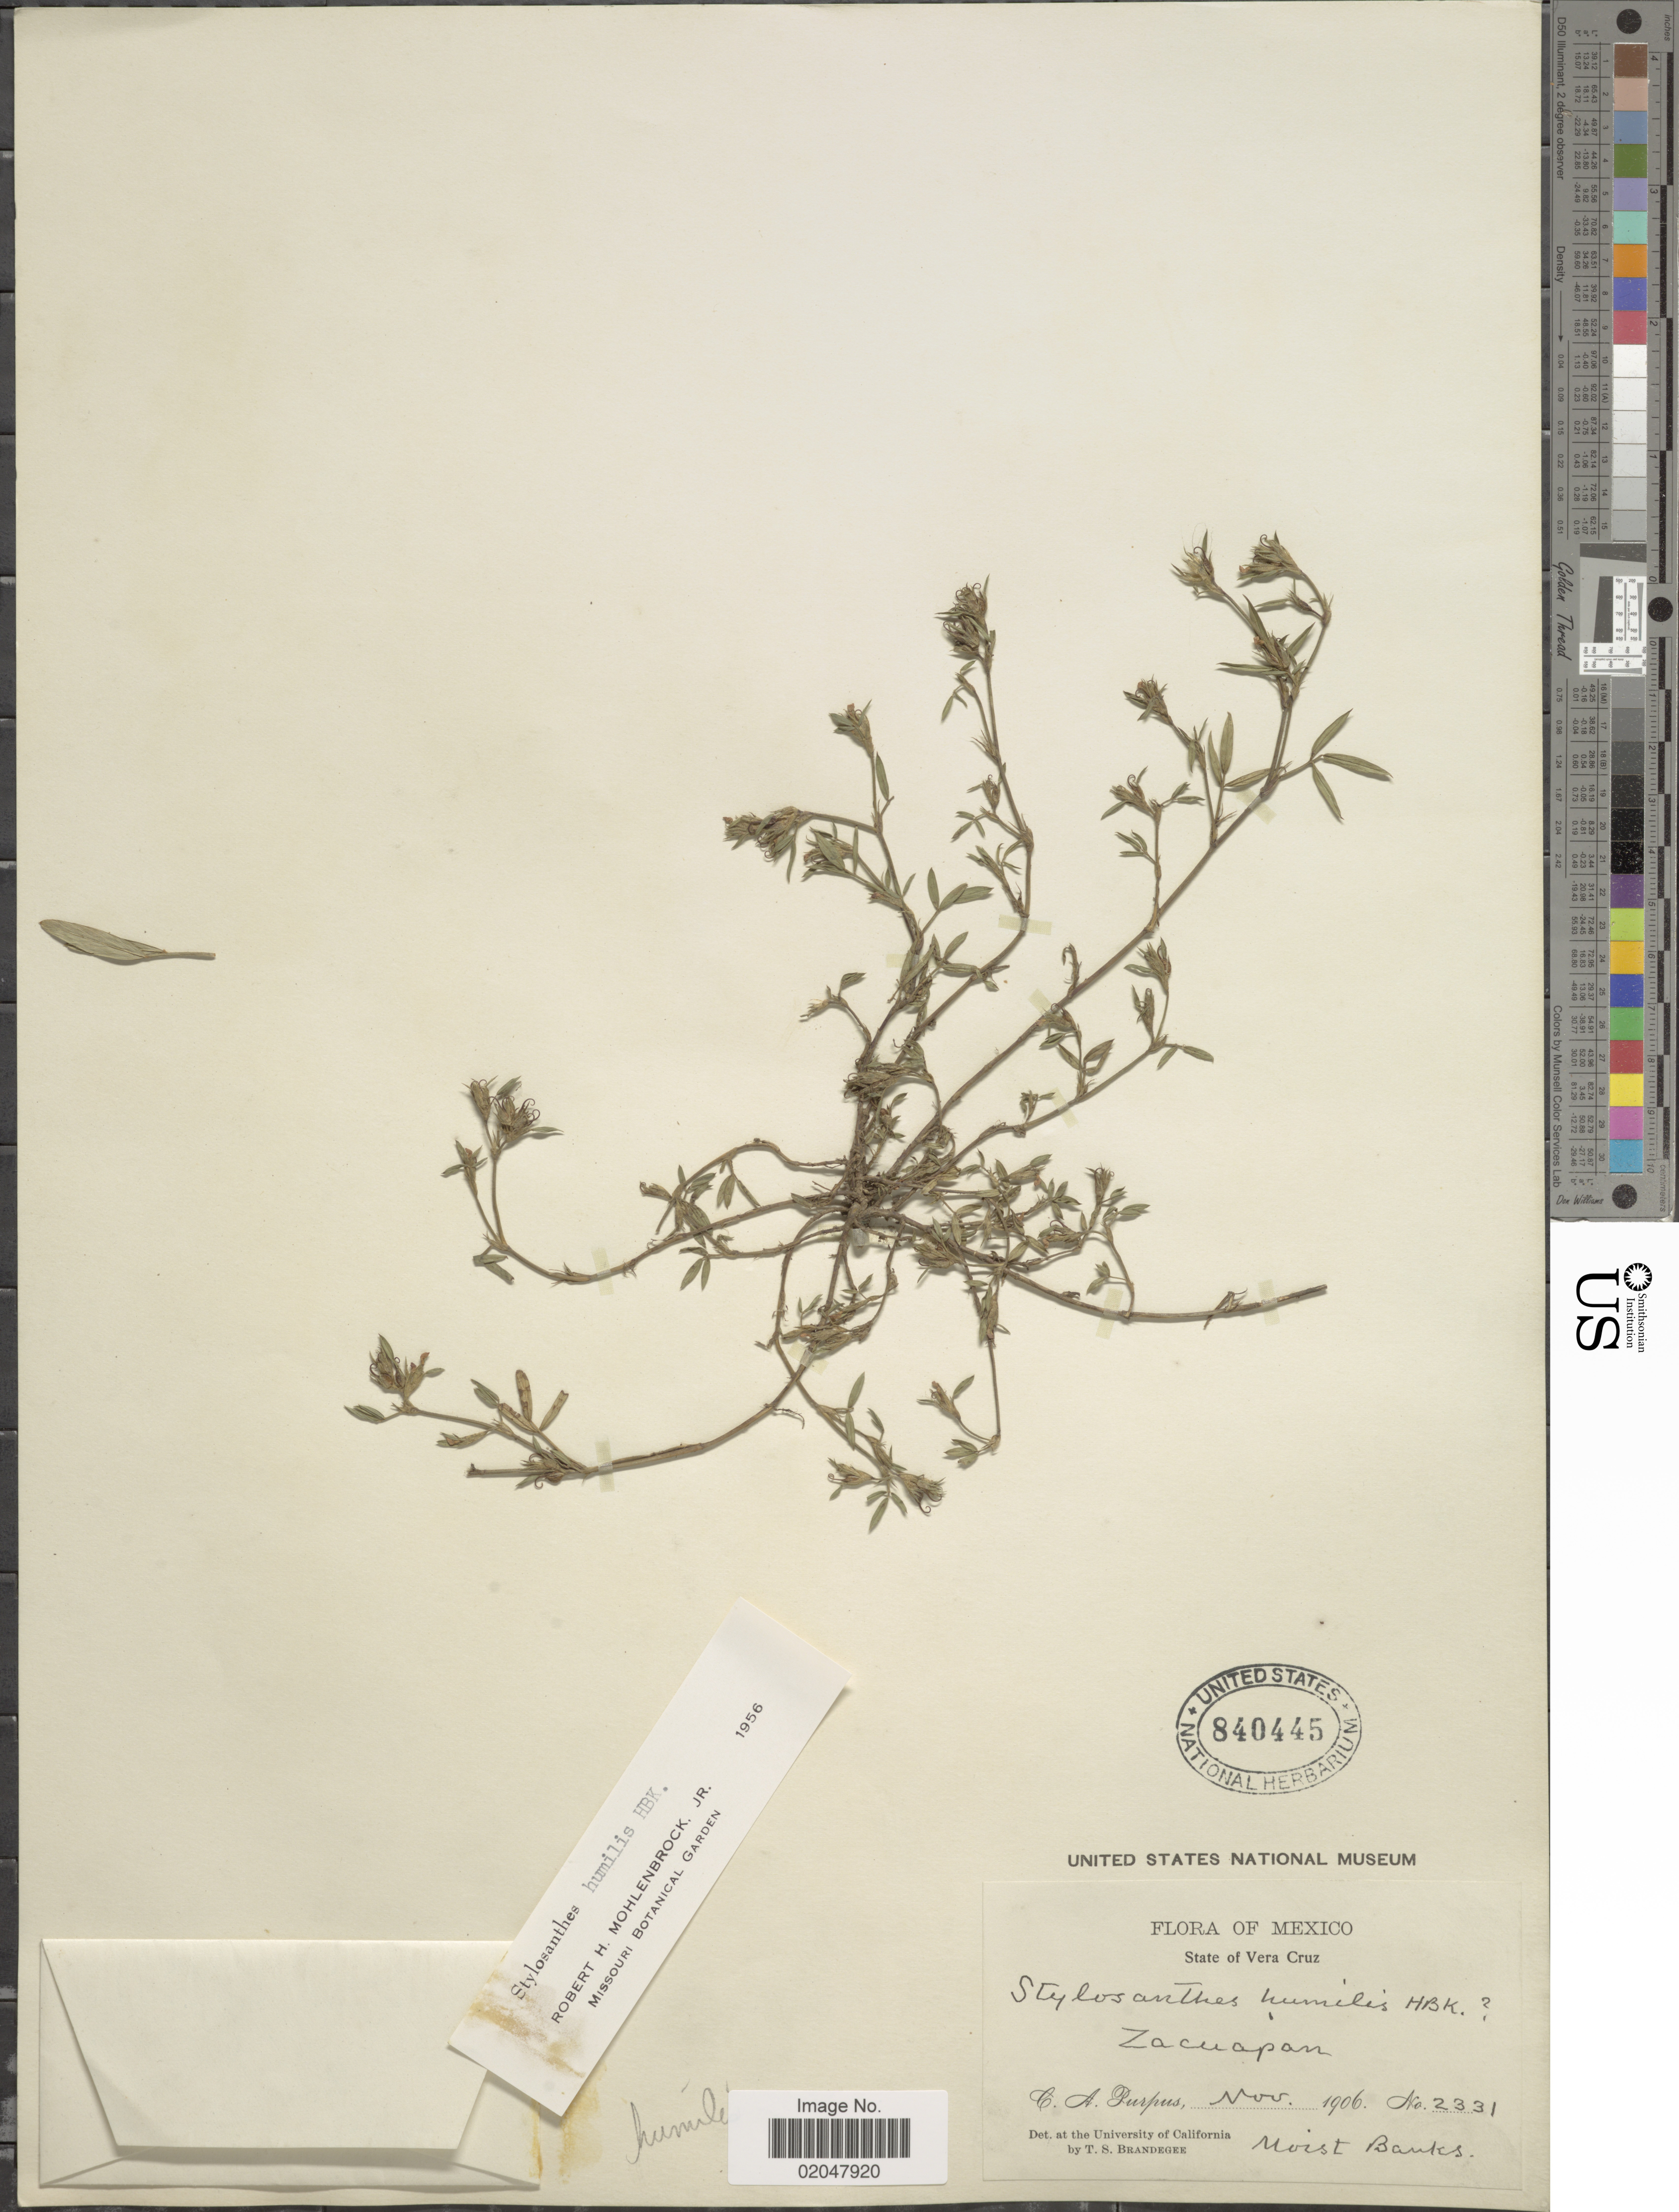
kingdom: Plantae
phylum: Tracheophyta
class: Magnoliopsida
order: Fabales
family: Fabaceae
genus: Stylosanthes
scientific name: Stylosanthes humilis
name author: Kunth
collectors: C. A. Purpus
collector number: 2331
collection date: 1906-11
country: Mexico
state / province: Veracruz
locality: Zacuapan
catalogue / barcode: US 840445